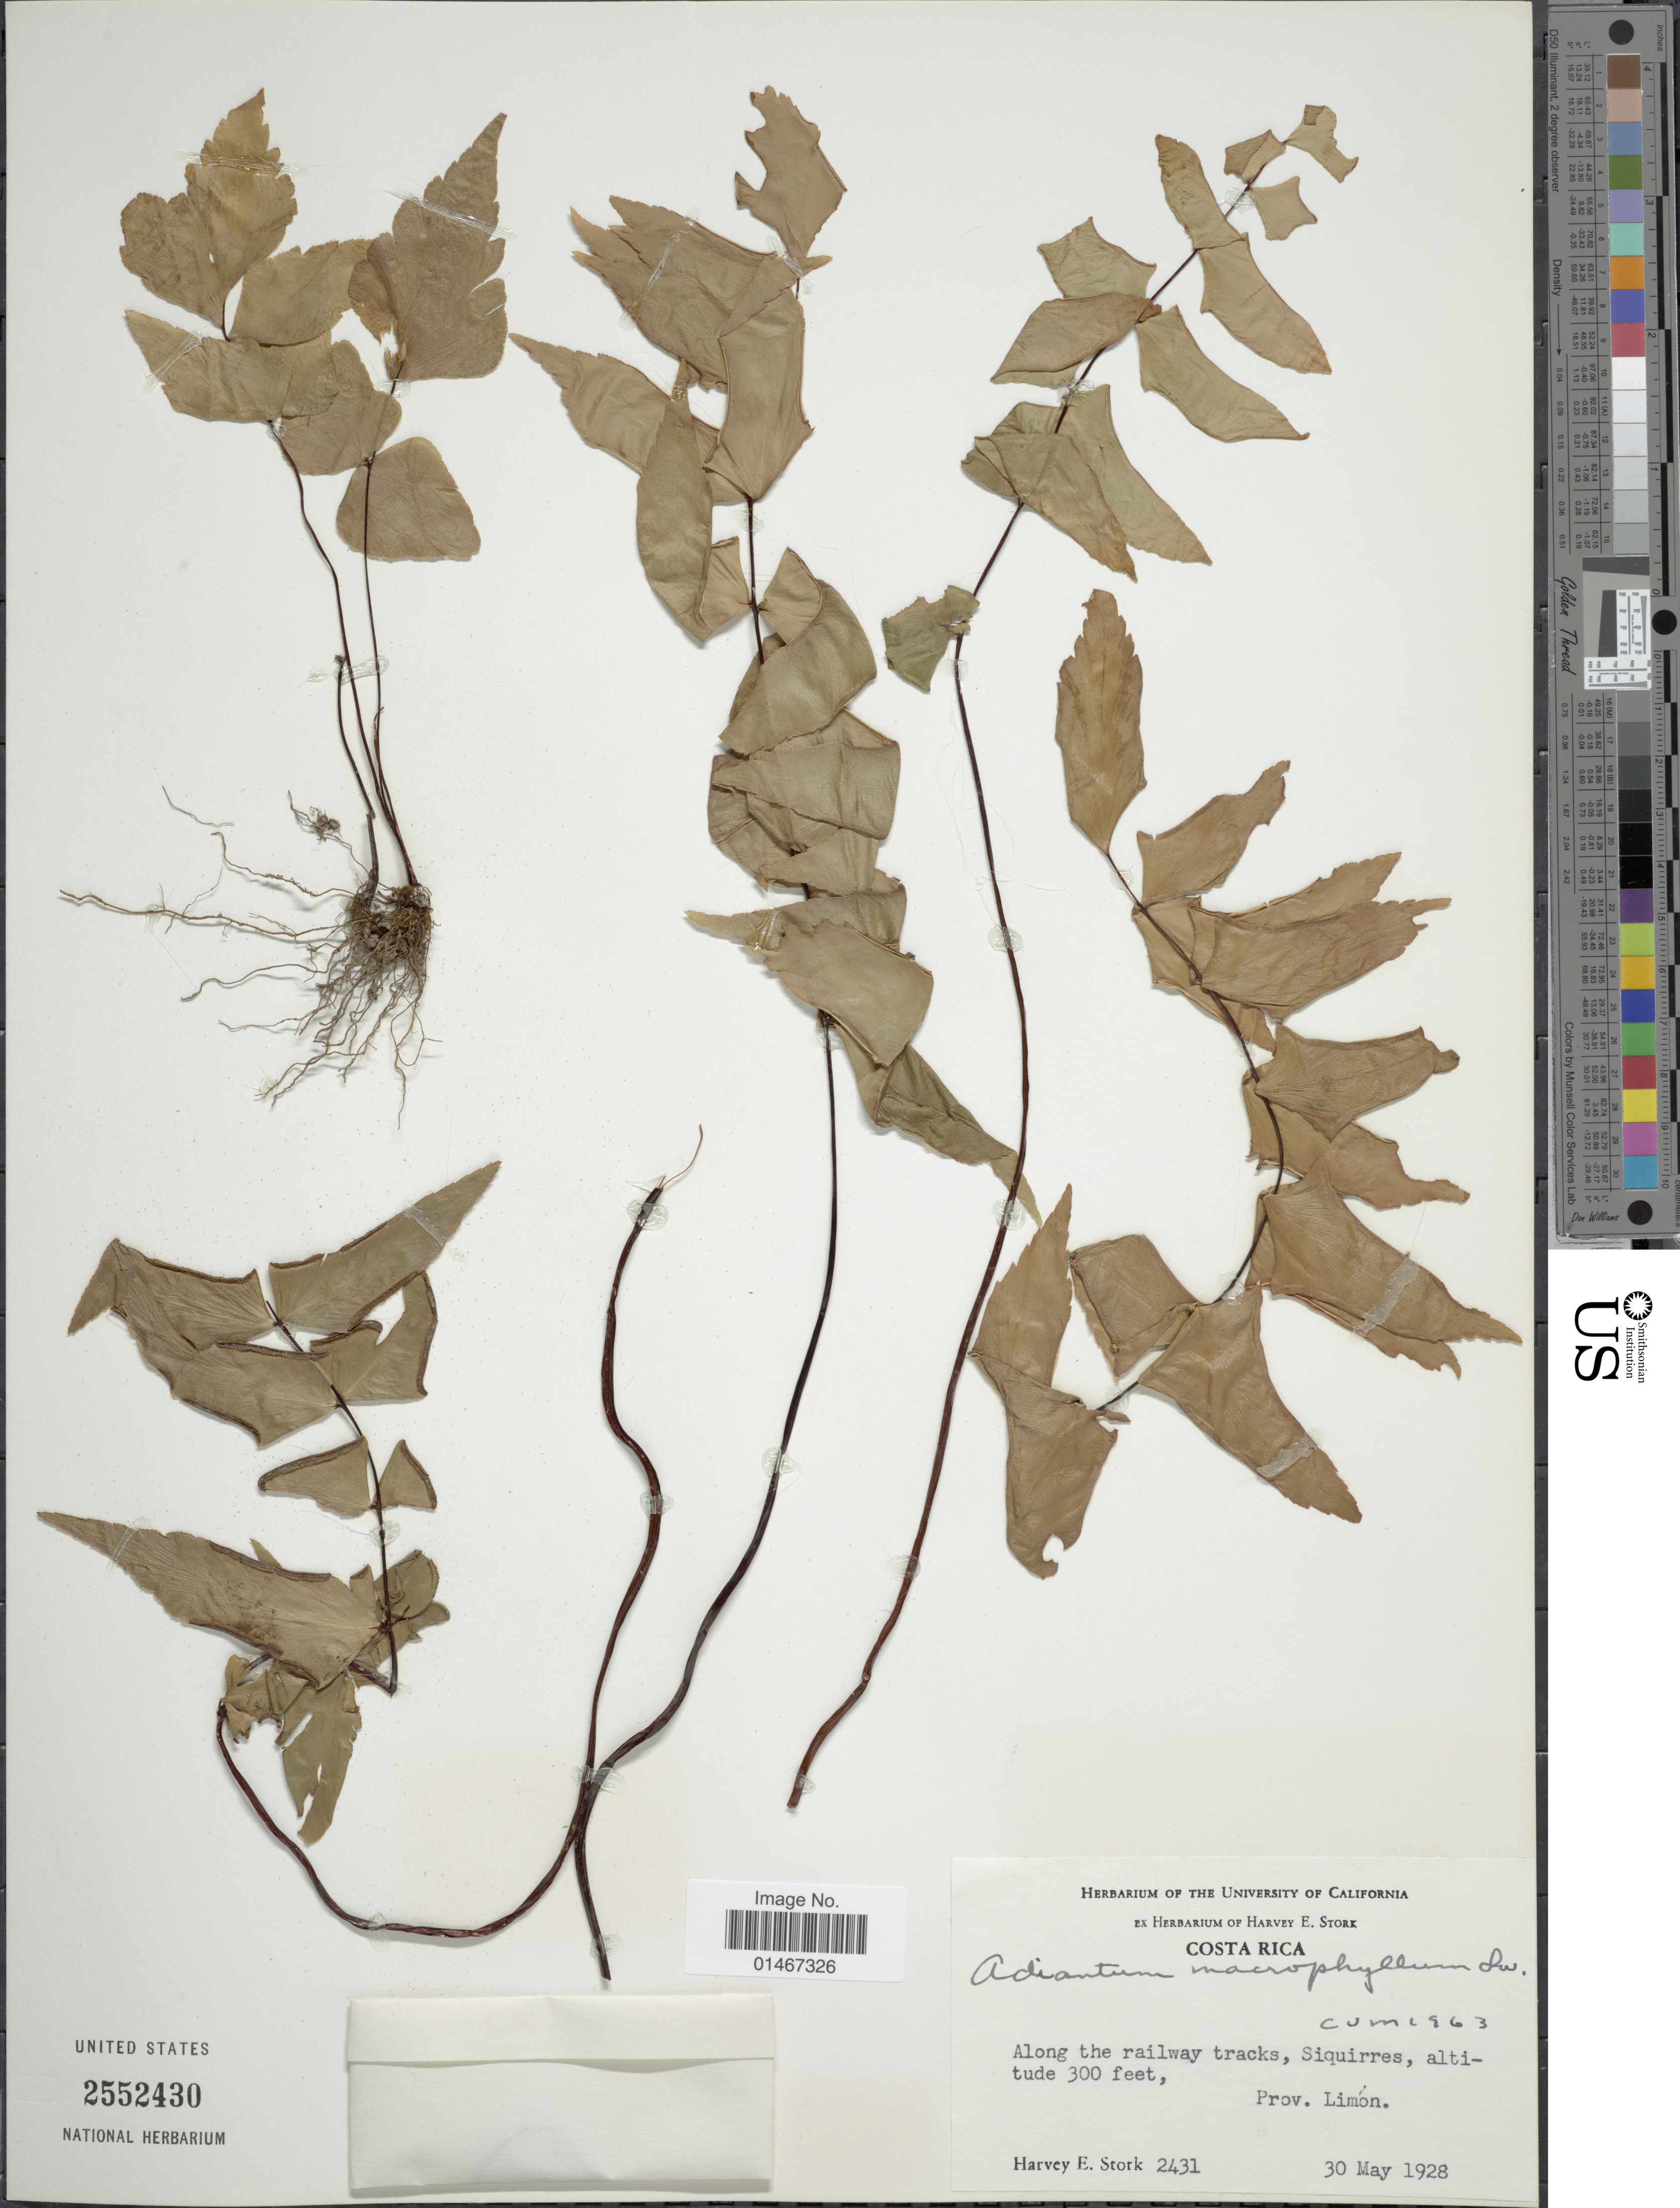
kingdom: Plantae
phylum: Tracheophyta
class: Polypodiopsida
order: Polypodiales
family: Pteridaceae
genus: Adiantum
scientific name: Adiantum macrophyllum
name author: Sw.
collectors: H. E. Stork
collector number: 2431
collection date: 1928-05-30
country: Costa Rica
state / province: Limón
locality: Along the railway tracks, Siquirres. Prov. Limon.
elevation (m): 91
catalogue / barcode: US 2552430